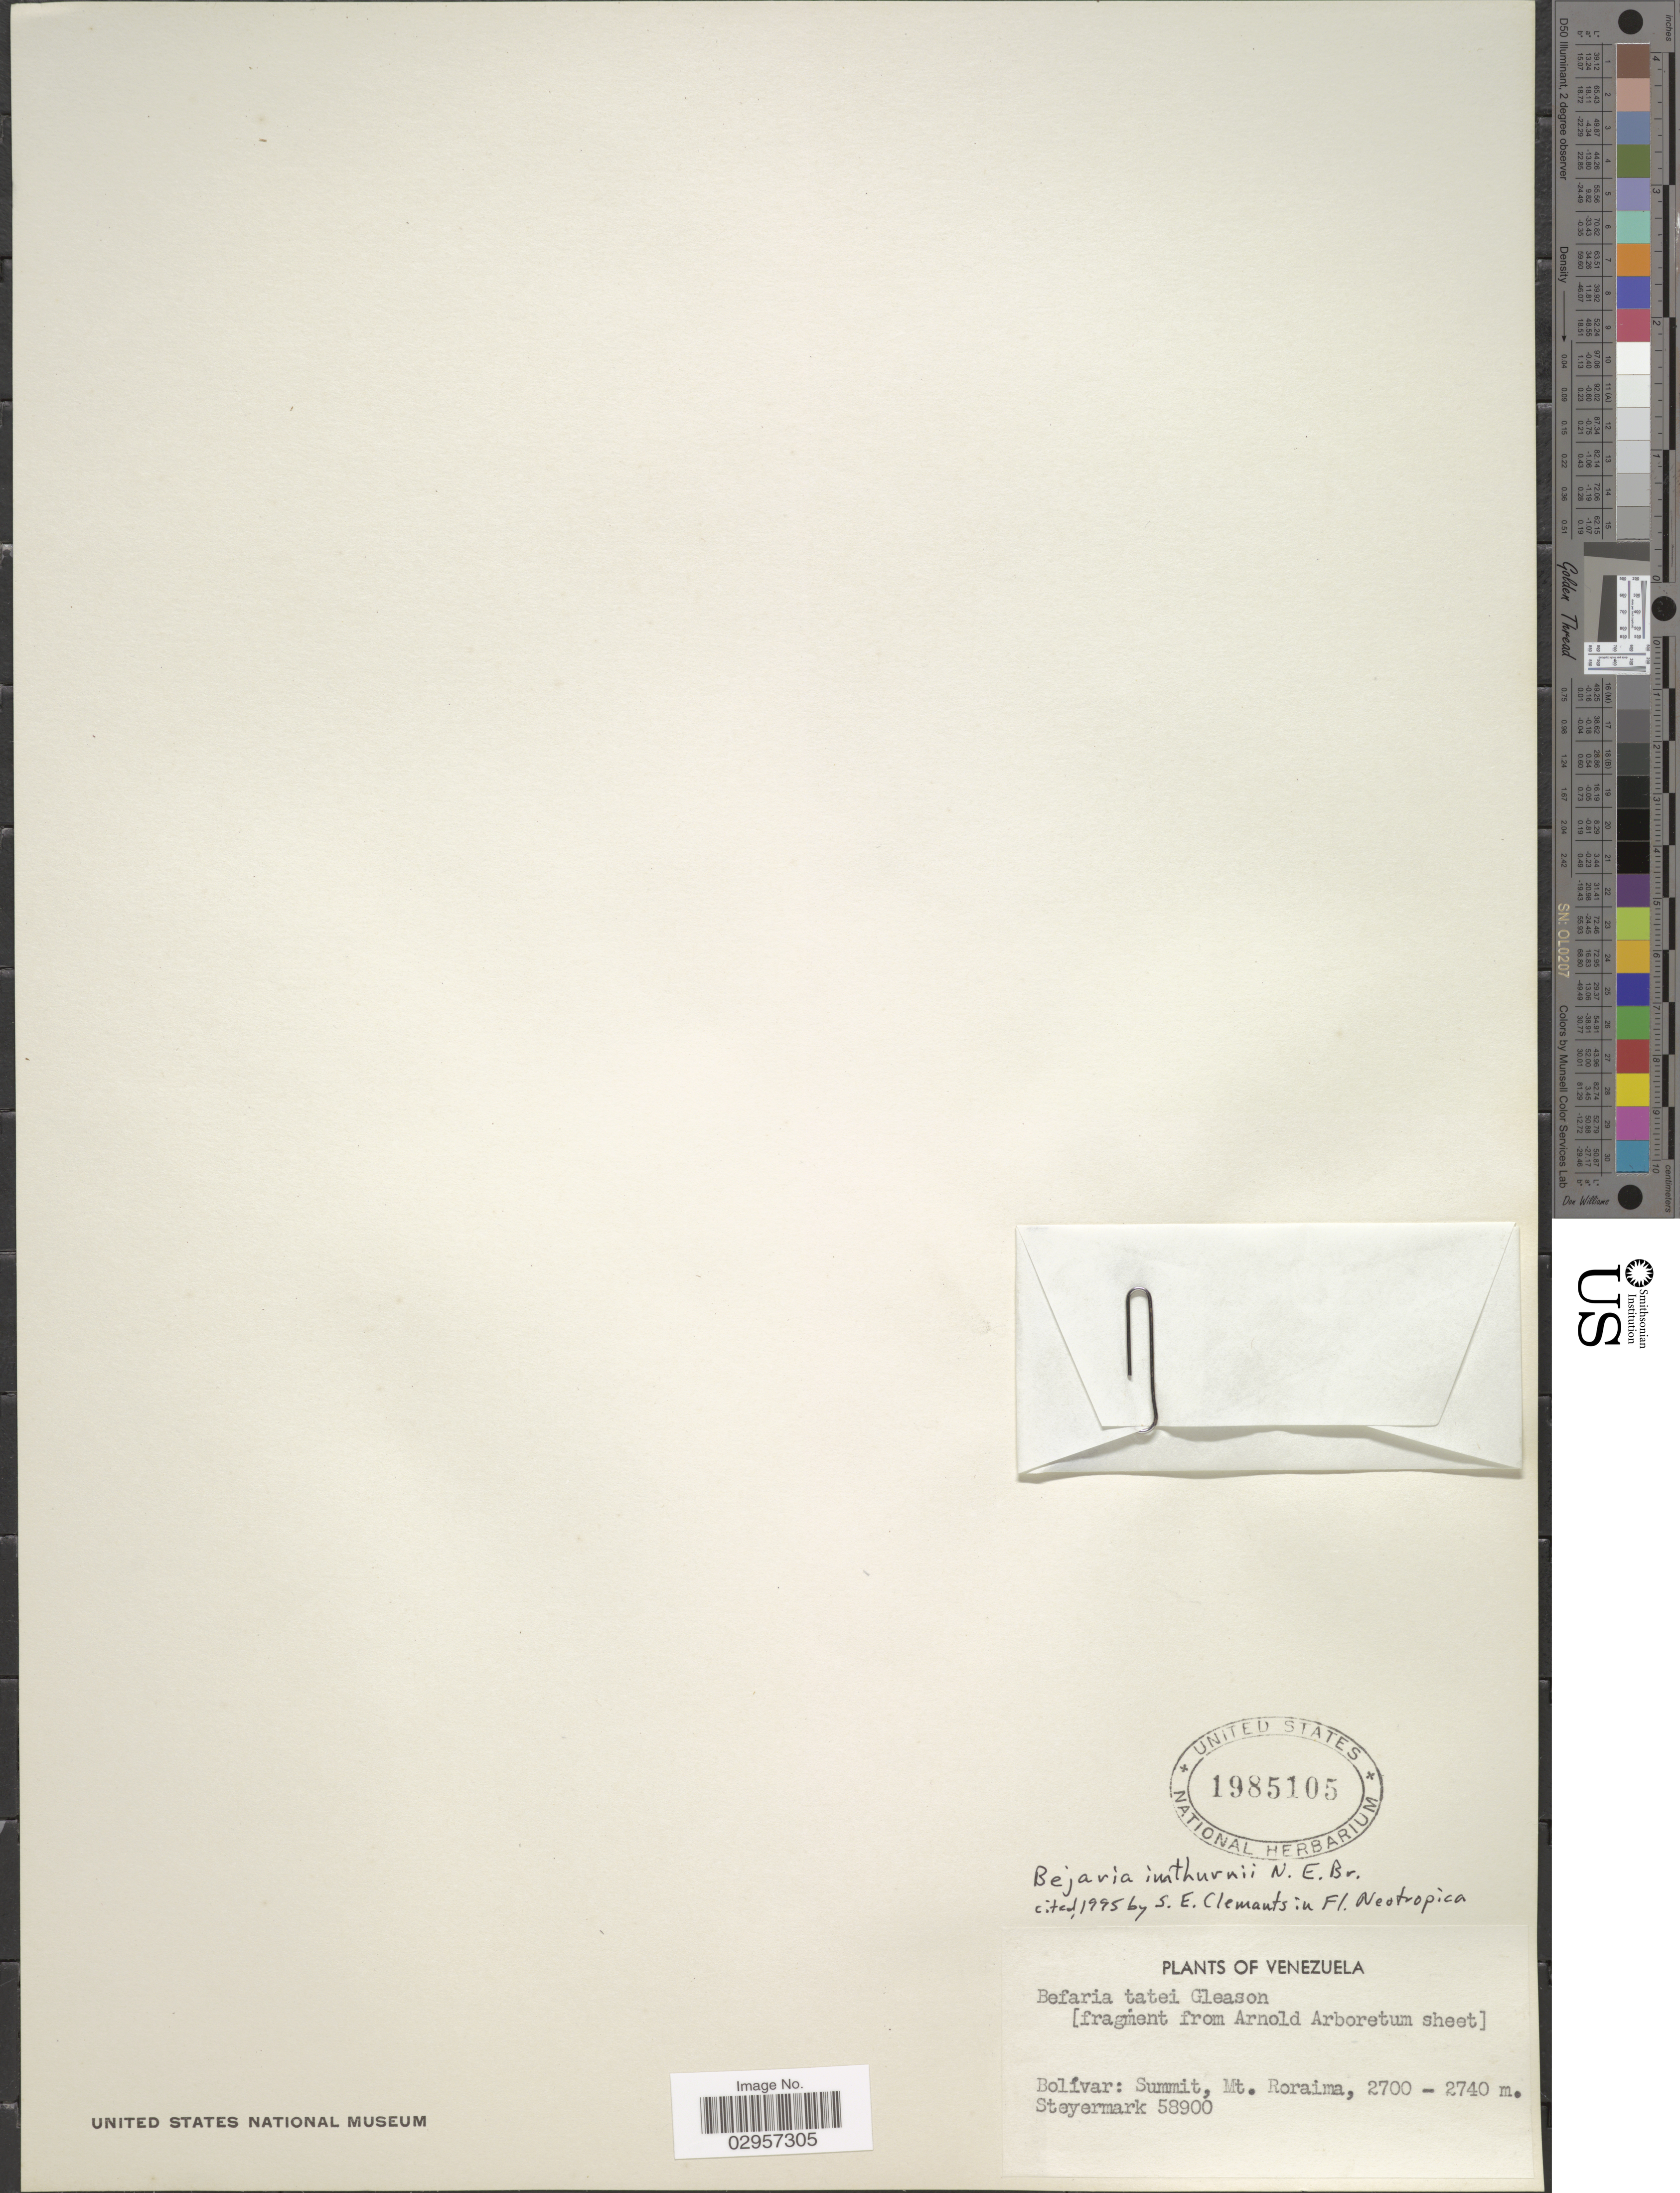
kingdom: Plantae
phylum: Tracheophyta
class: Magnoliopsida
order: Ericales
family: Ericaceae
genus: Befaria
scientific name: Befaria imthurnii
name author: N.E. Br.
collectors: Steyermark, --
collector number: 58900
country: Venezuela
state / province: Bolivar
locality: Bolívar: Summit, Mt. Roraima.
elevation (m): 2700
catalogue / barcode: US 1985105